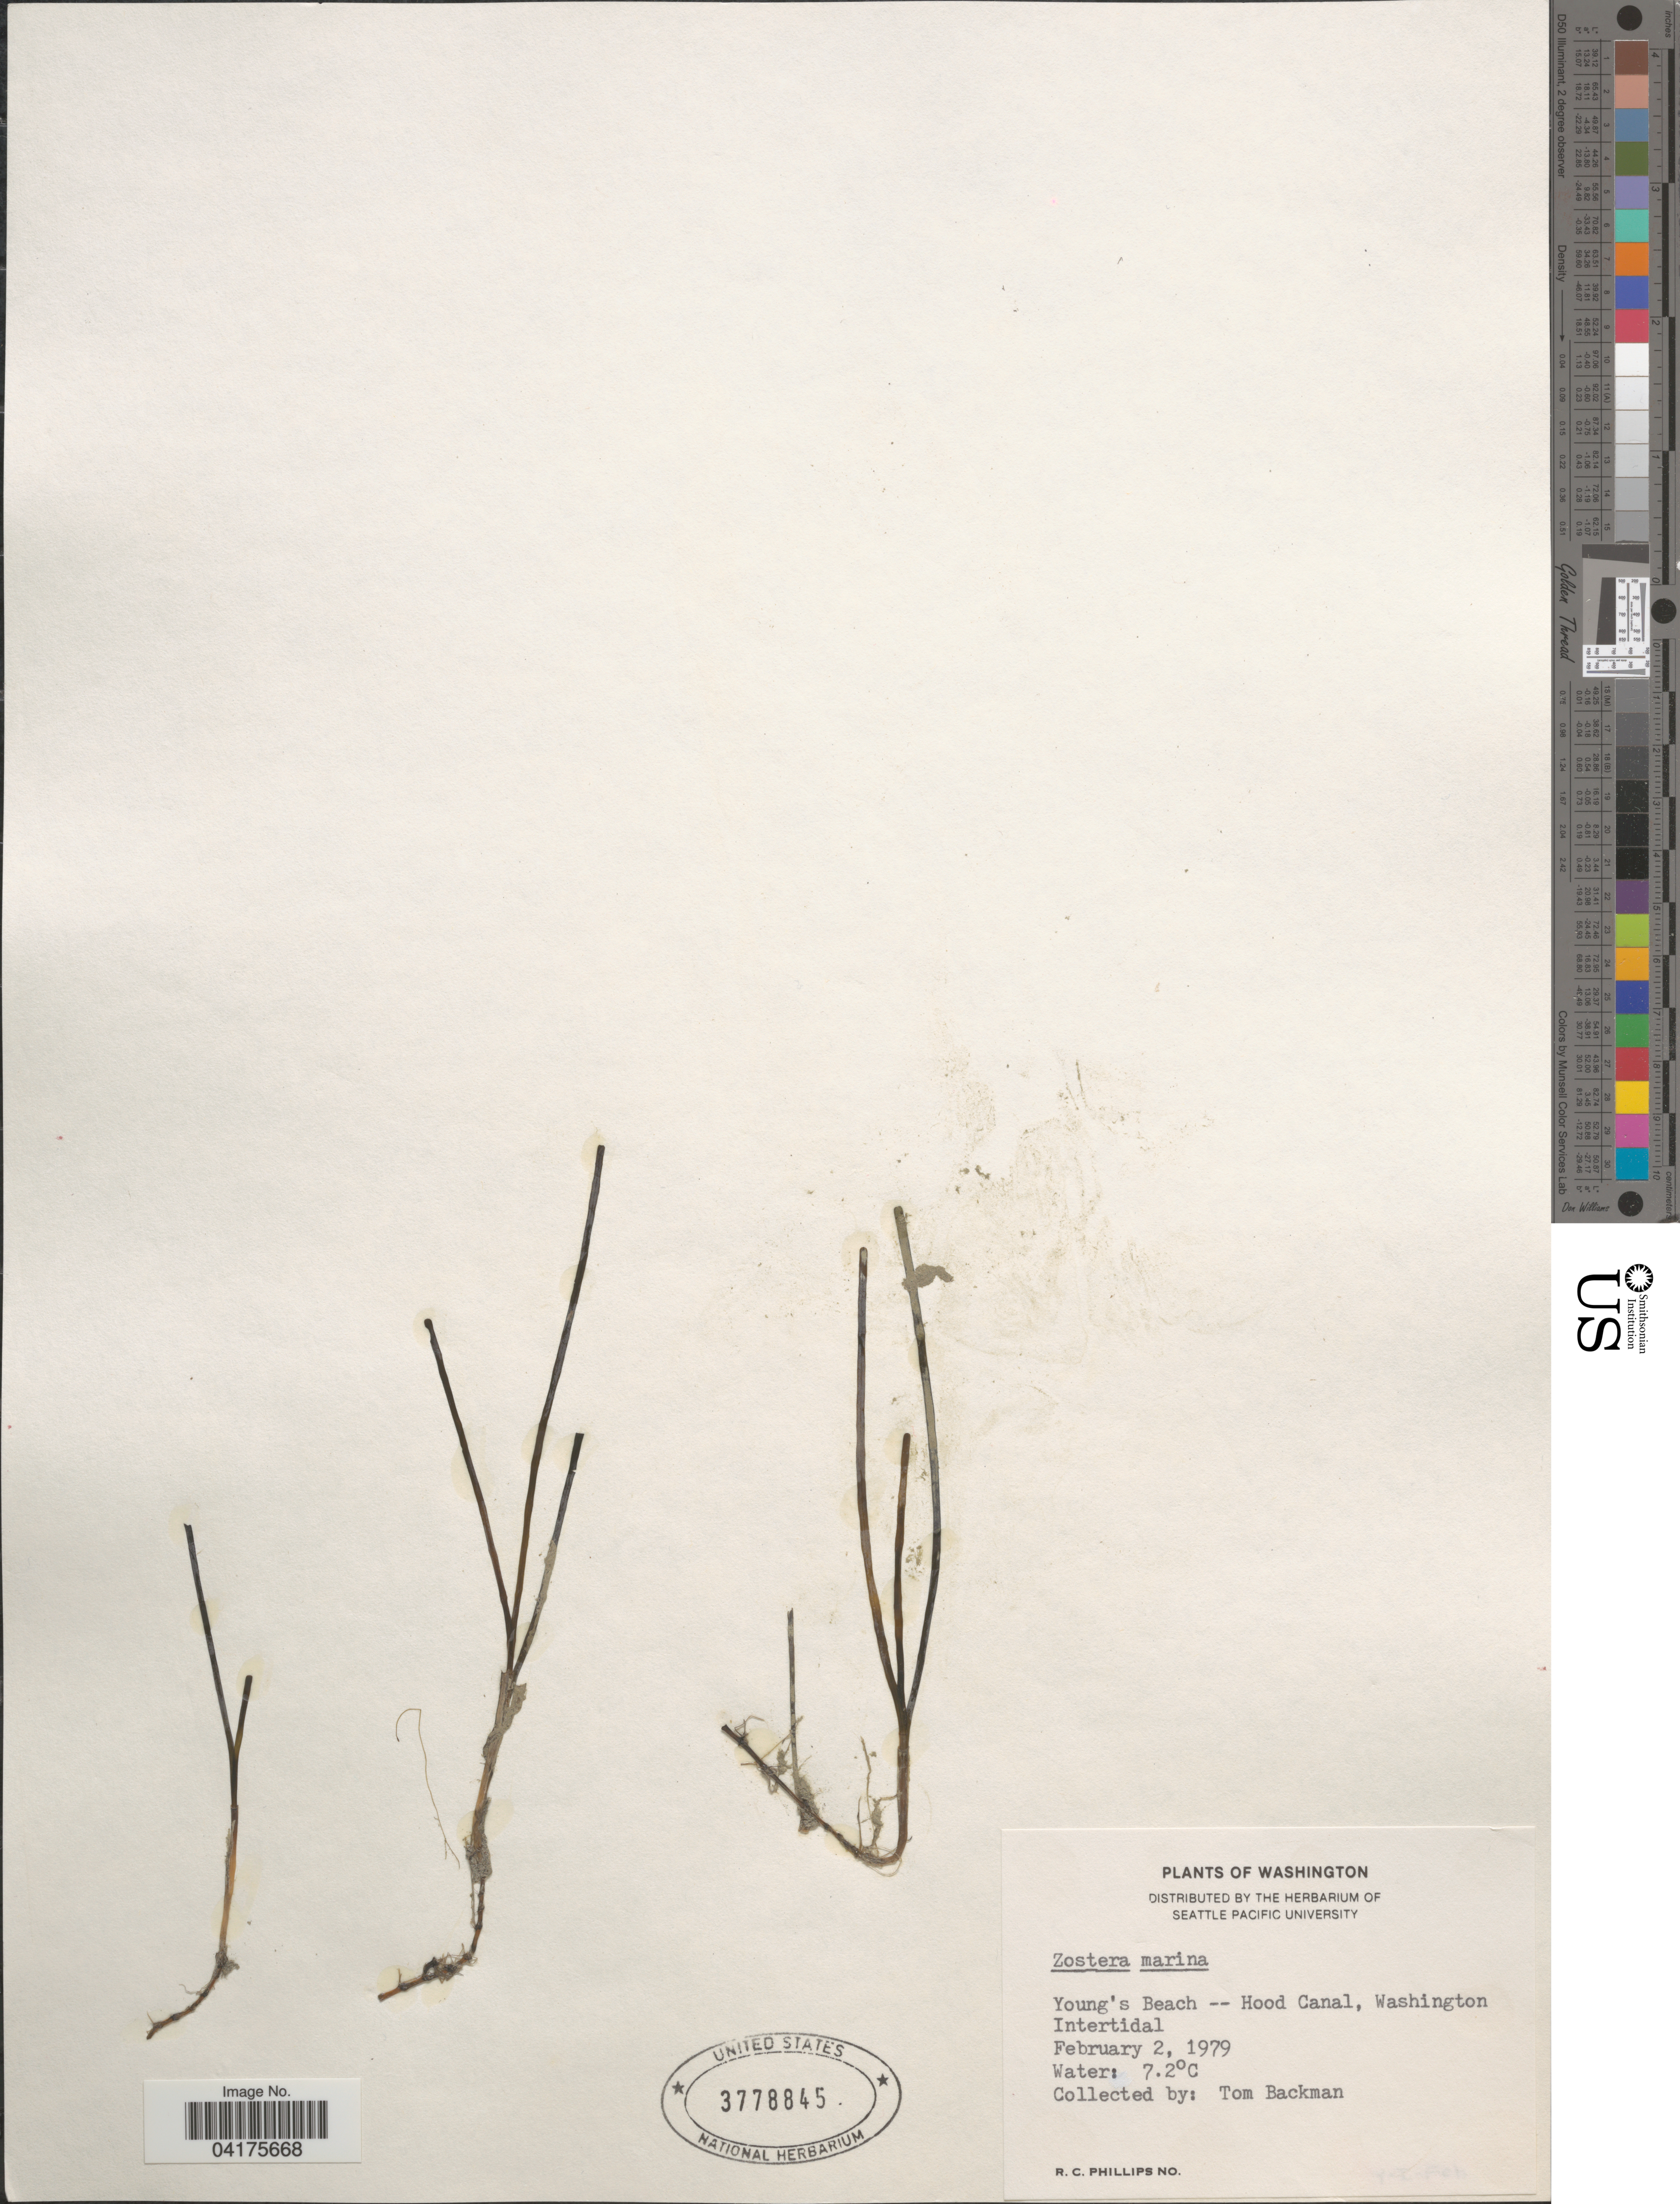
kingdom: Plantae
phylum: Tracheophyta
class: Liliopsida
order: Alismatales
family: Zosteraceae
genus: Zostera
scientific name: Zostera marina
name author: L.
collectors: T. Backman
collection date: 1979-02-02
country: United States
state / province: Washington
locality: Young's Beach -- Hood Canal.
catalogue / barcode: US 3778845